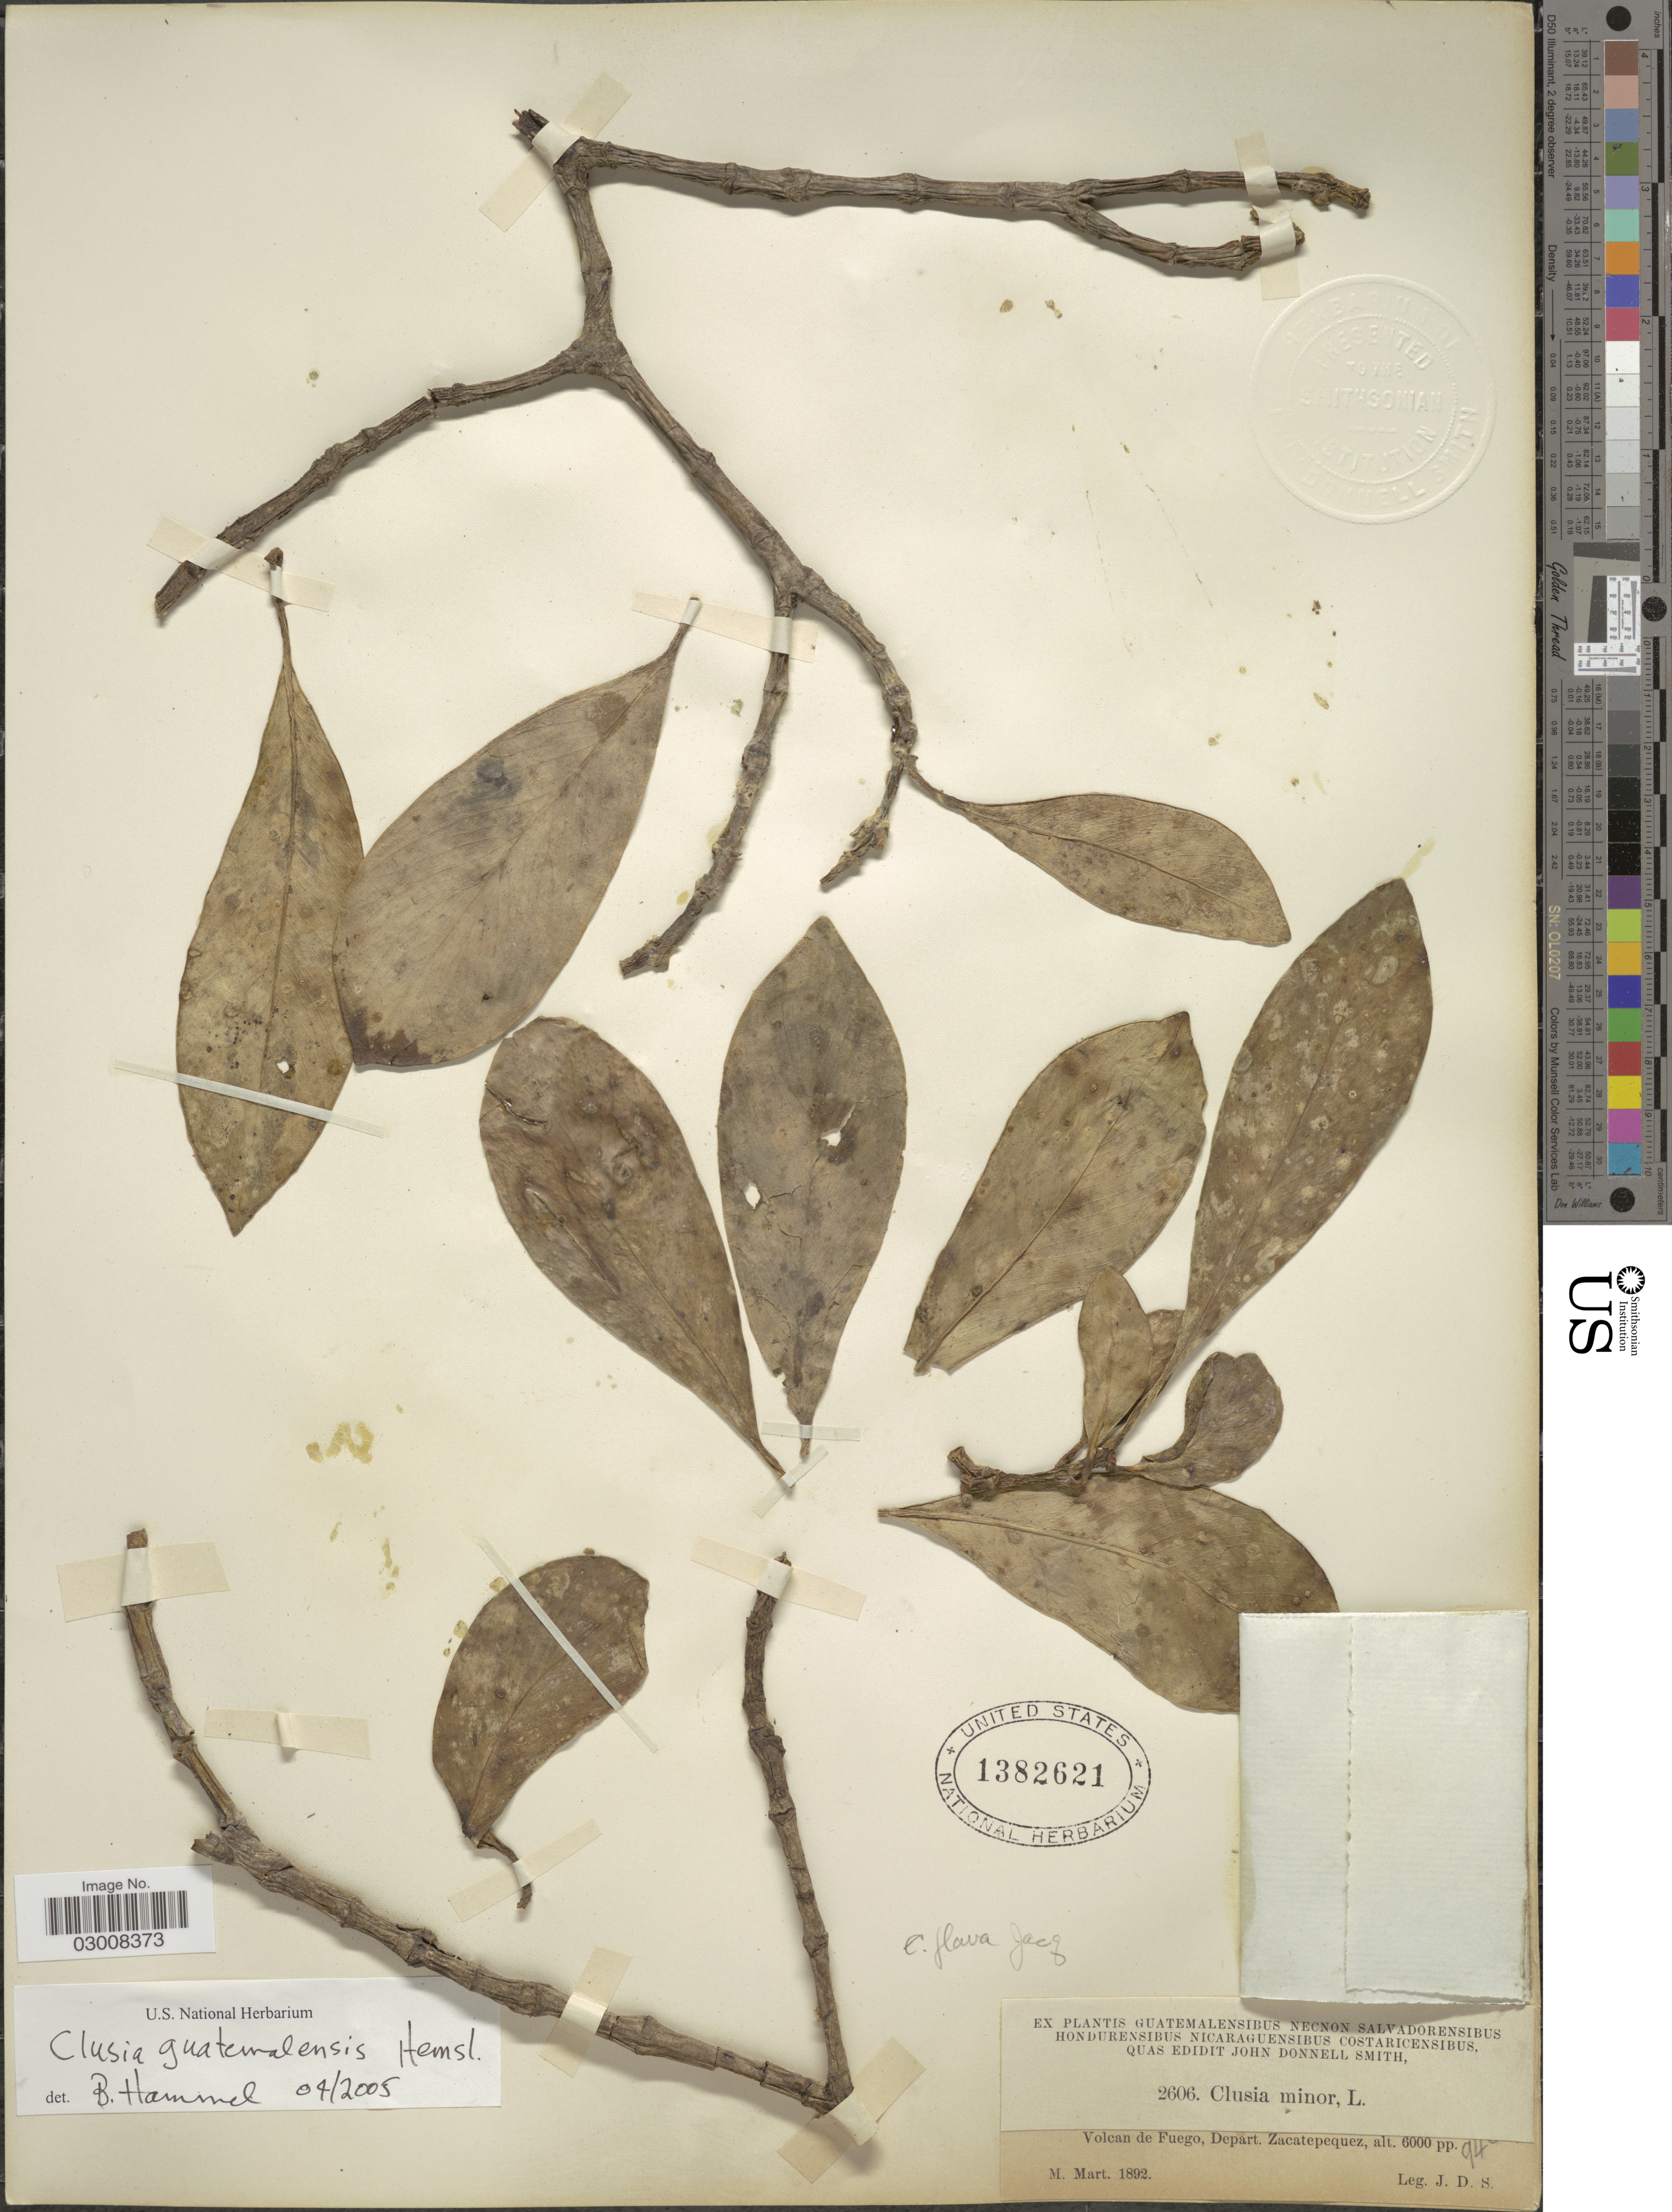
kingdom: Plantae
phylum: Tracheophyta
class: Magnoliopsida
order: Malpighiales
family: Clusiaceae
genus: Clusia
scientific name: Clusia guatemalensis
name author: Hemsl.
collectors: J. Donnell Smith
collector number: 2606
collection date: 1892-03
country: Guatemala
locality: Volcan de Fuego, Depart. Zacatepequez.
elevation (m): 1829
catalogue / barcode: US 1382621